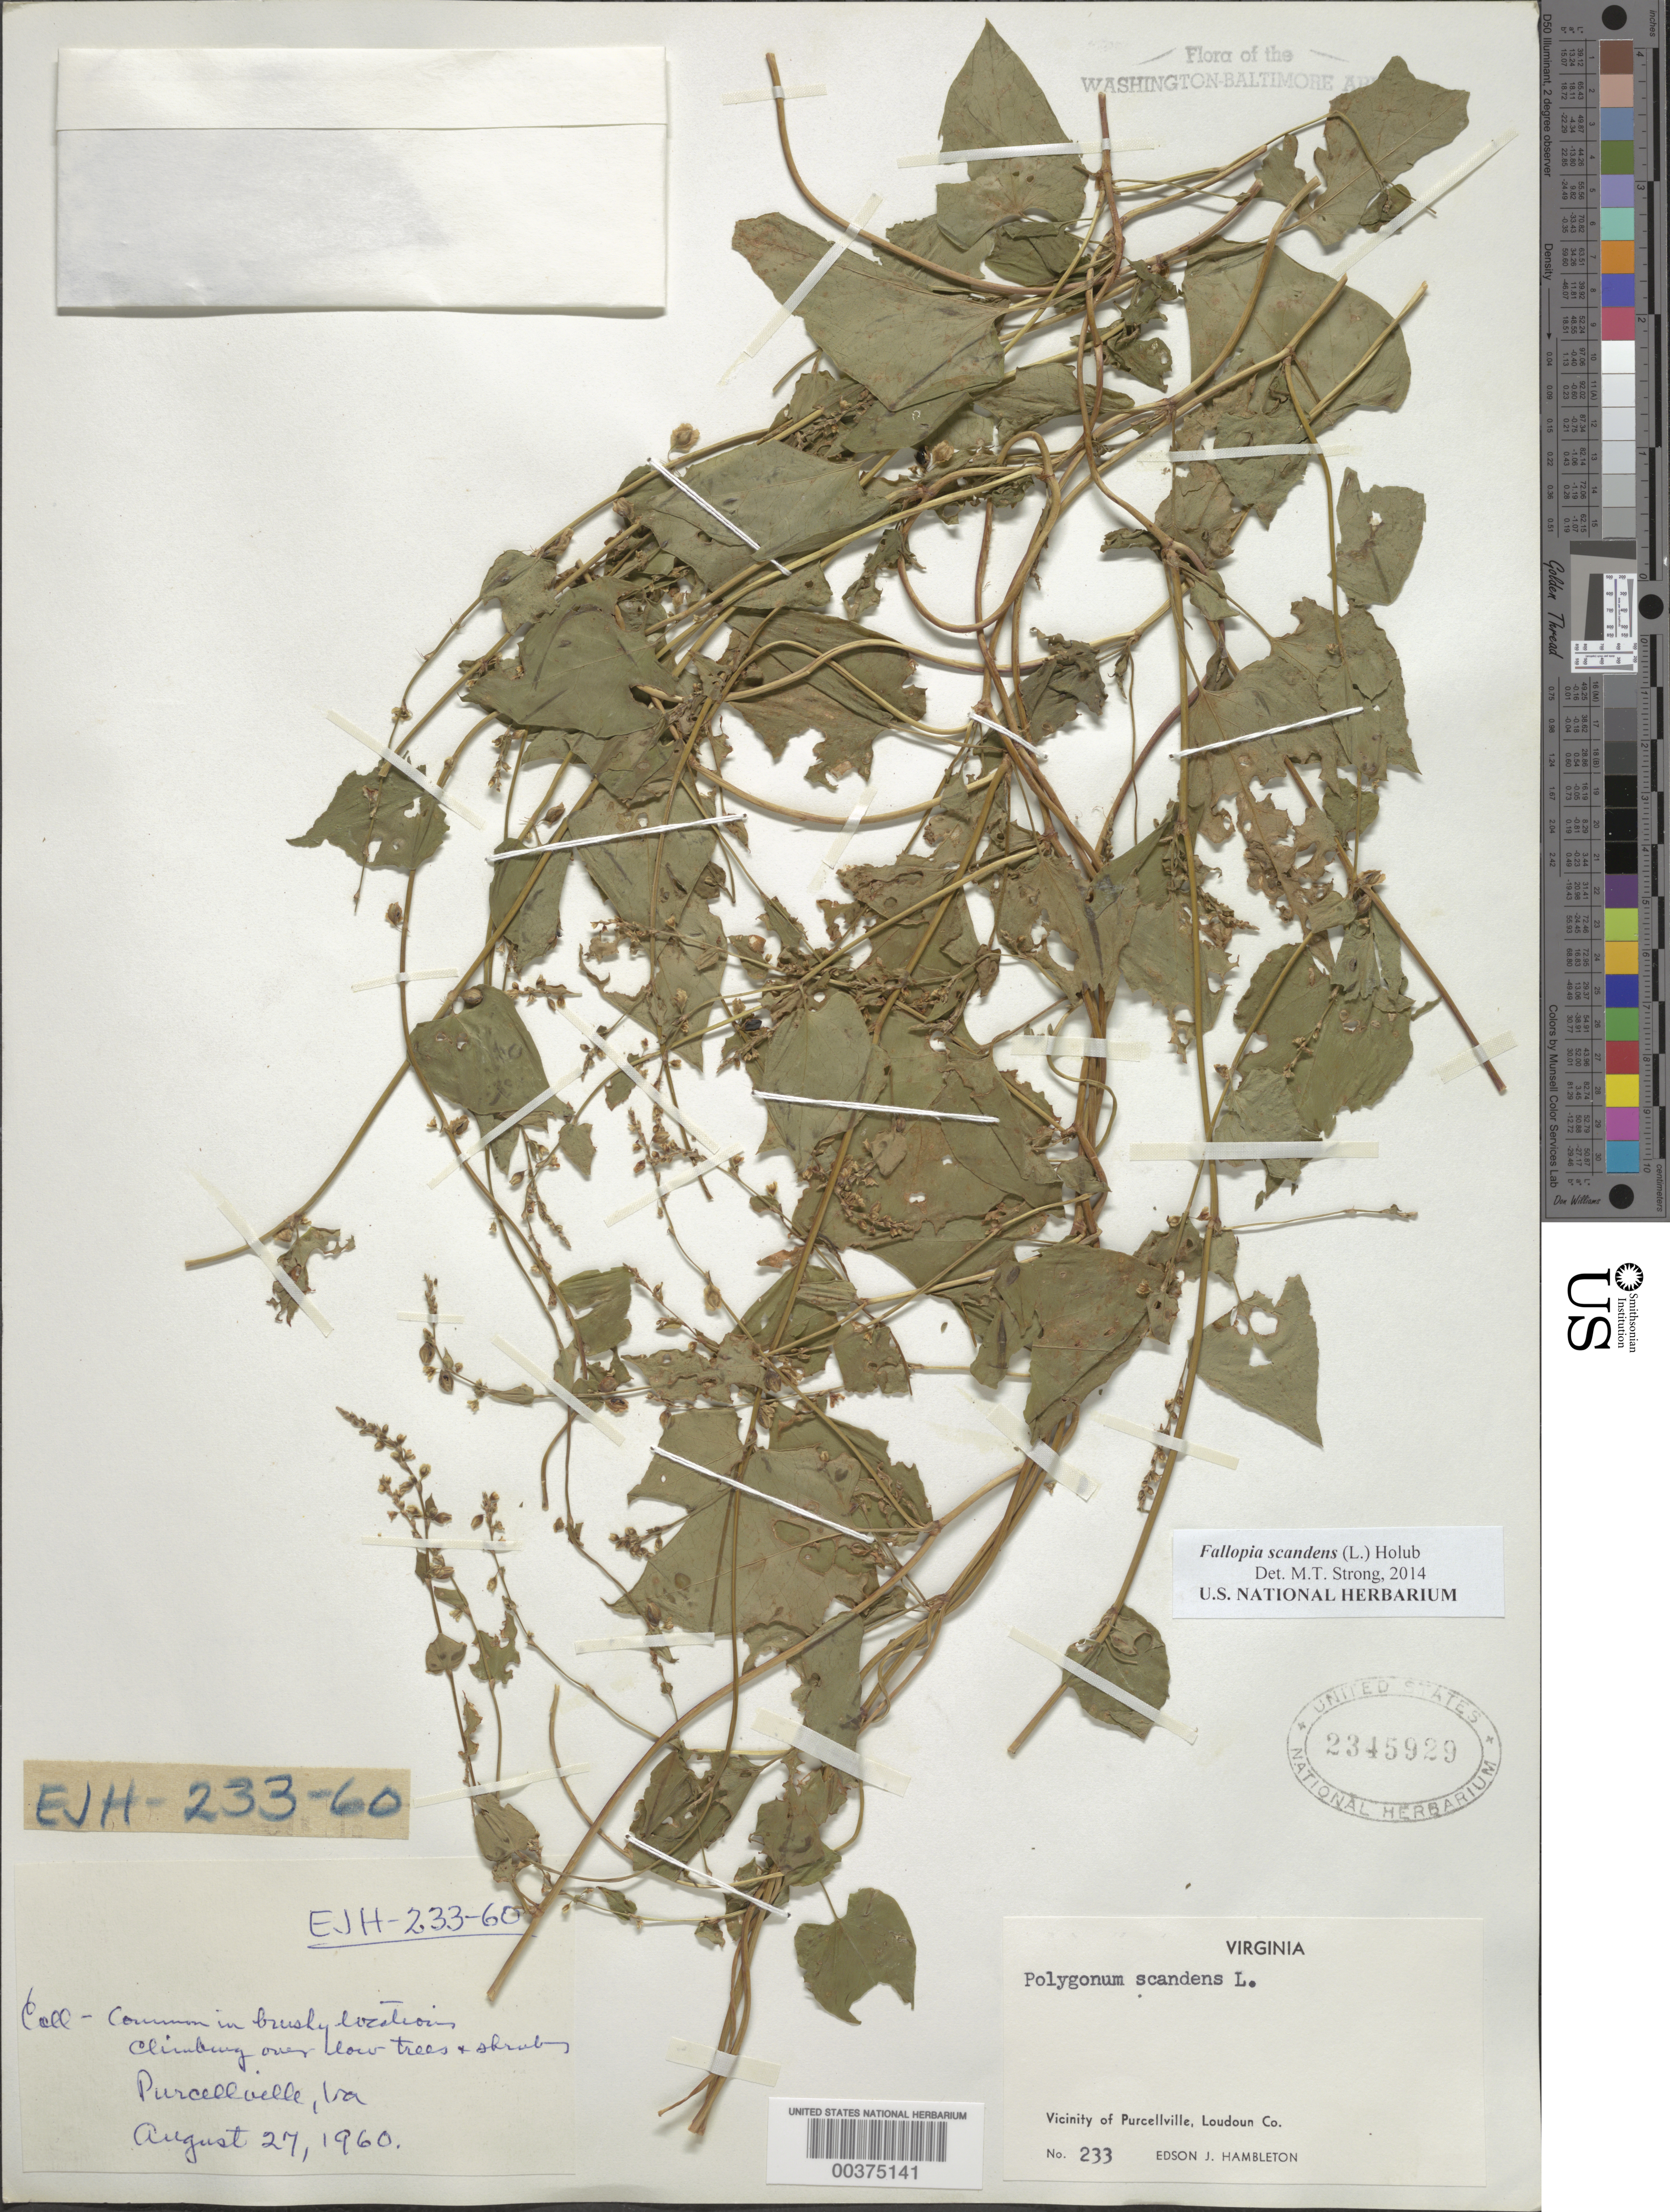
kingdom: Plantae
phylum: Tracheophyta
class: Magnoliopsida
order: Caryophyllales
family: Polygonaceae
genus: Fallopia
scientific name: Fallopia scandens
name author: (L.) Holub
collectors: E. Hambleton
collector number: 233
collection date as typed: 27 Aug 1960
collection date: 1960-08-27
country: United States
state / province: Virginia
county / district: Loudoun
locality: Purcellville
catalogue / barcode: US 2345929